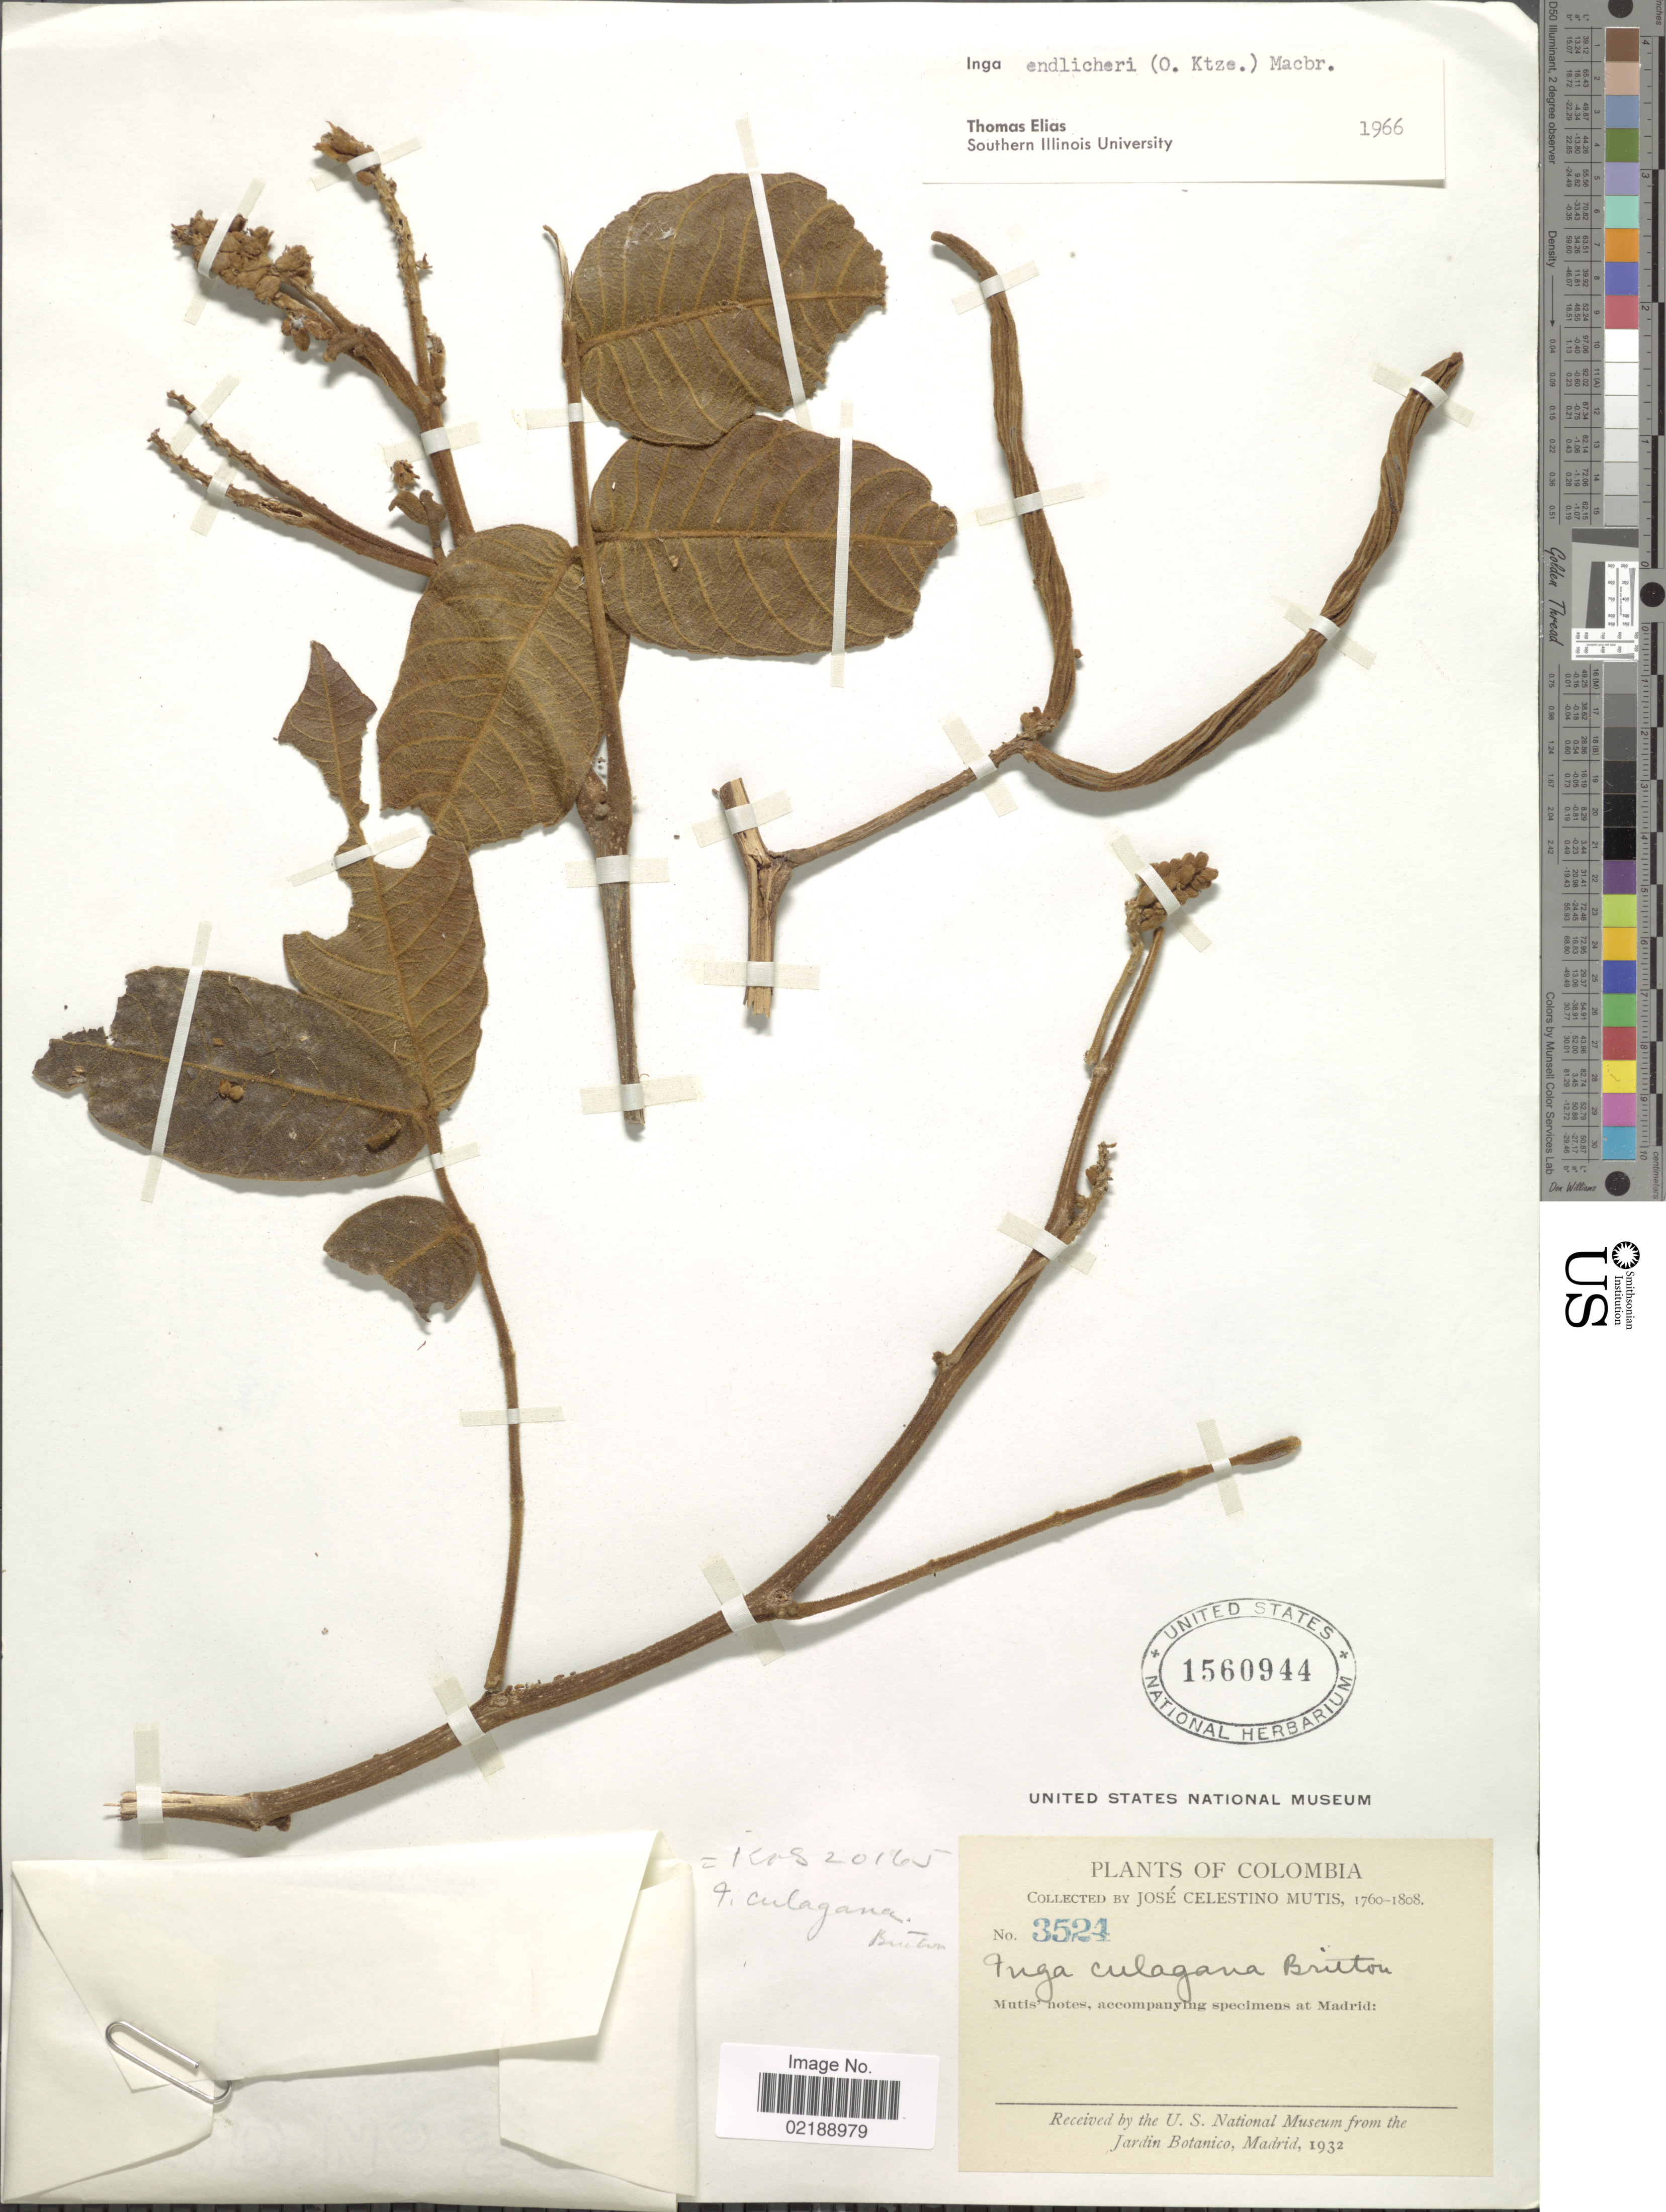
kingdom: Plantae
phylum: Tracheophyta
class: Magnoliopsida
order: Fabales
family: Fabaceae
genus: Inga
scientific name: Inga oerstediana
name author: Benth.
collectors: J. C. B. Mutis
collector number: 3524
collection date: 1760/1808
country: Colombia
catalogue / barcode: US 1560944